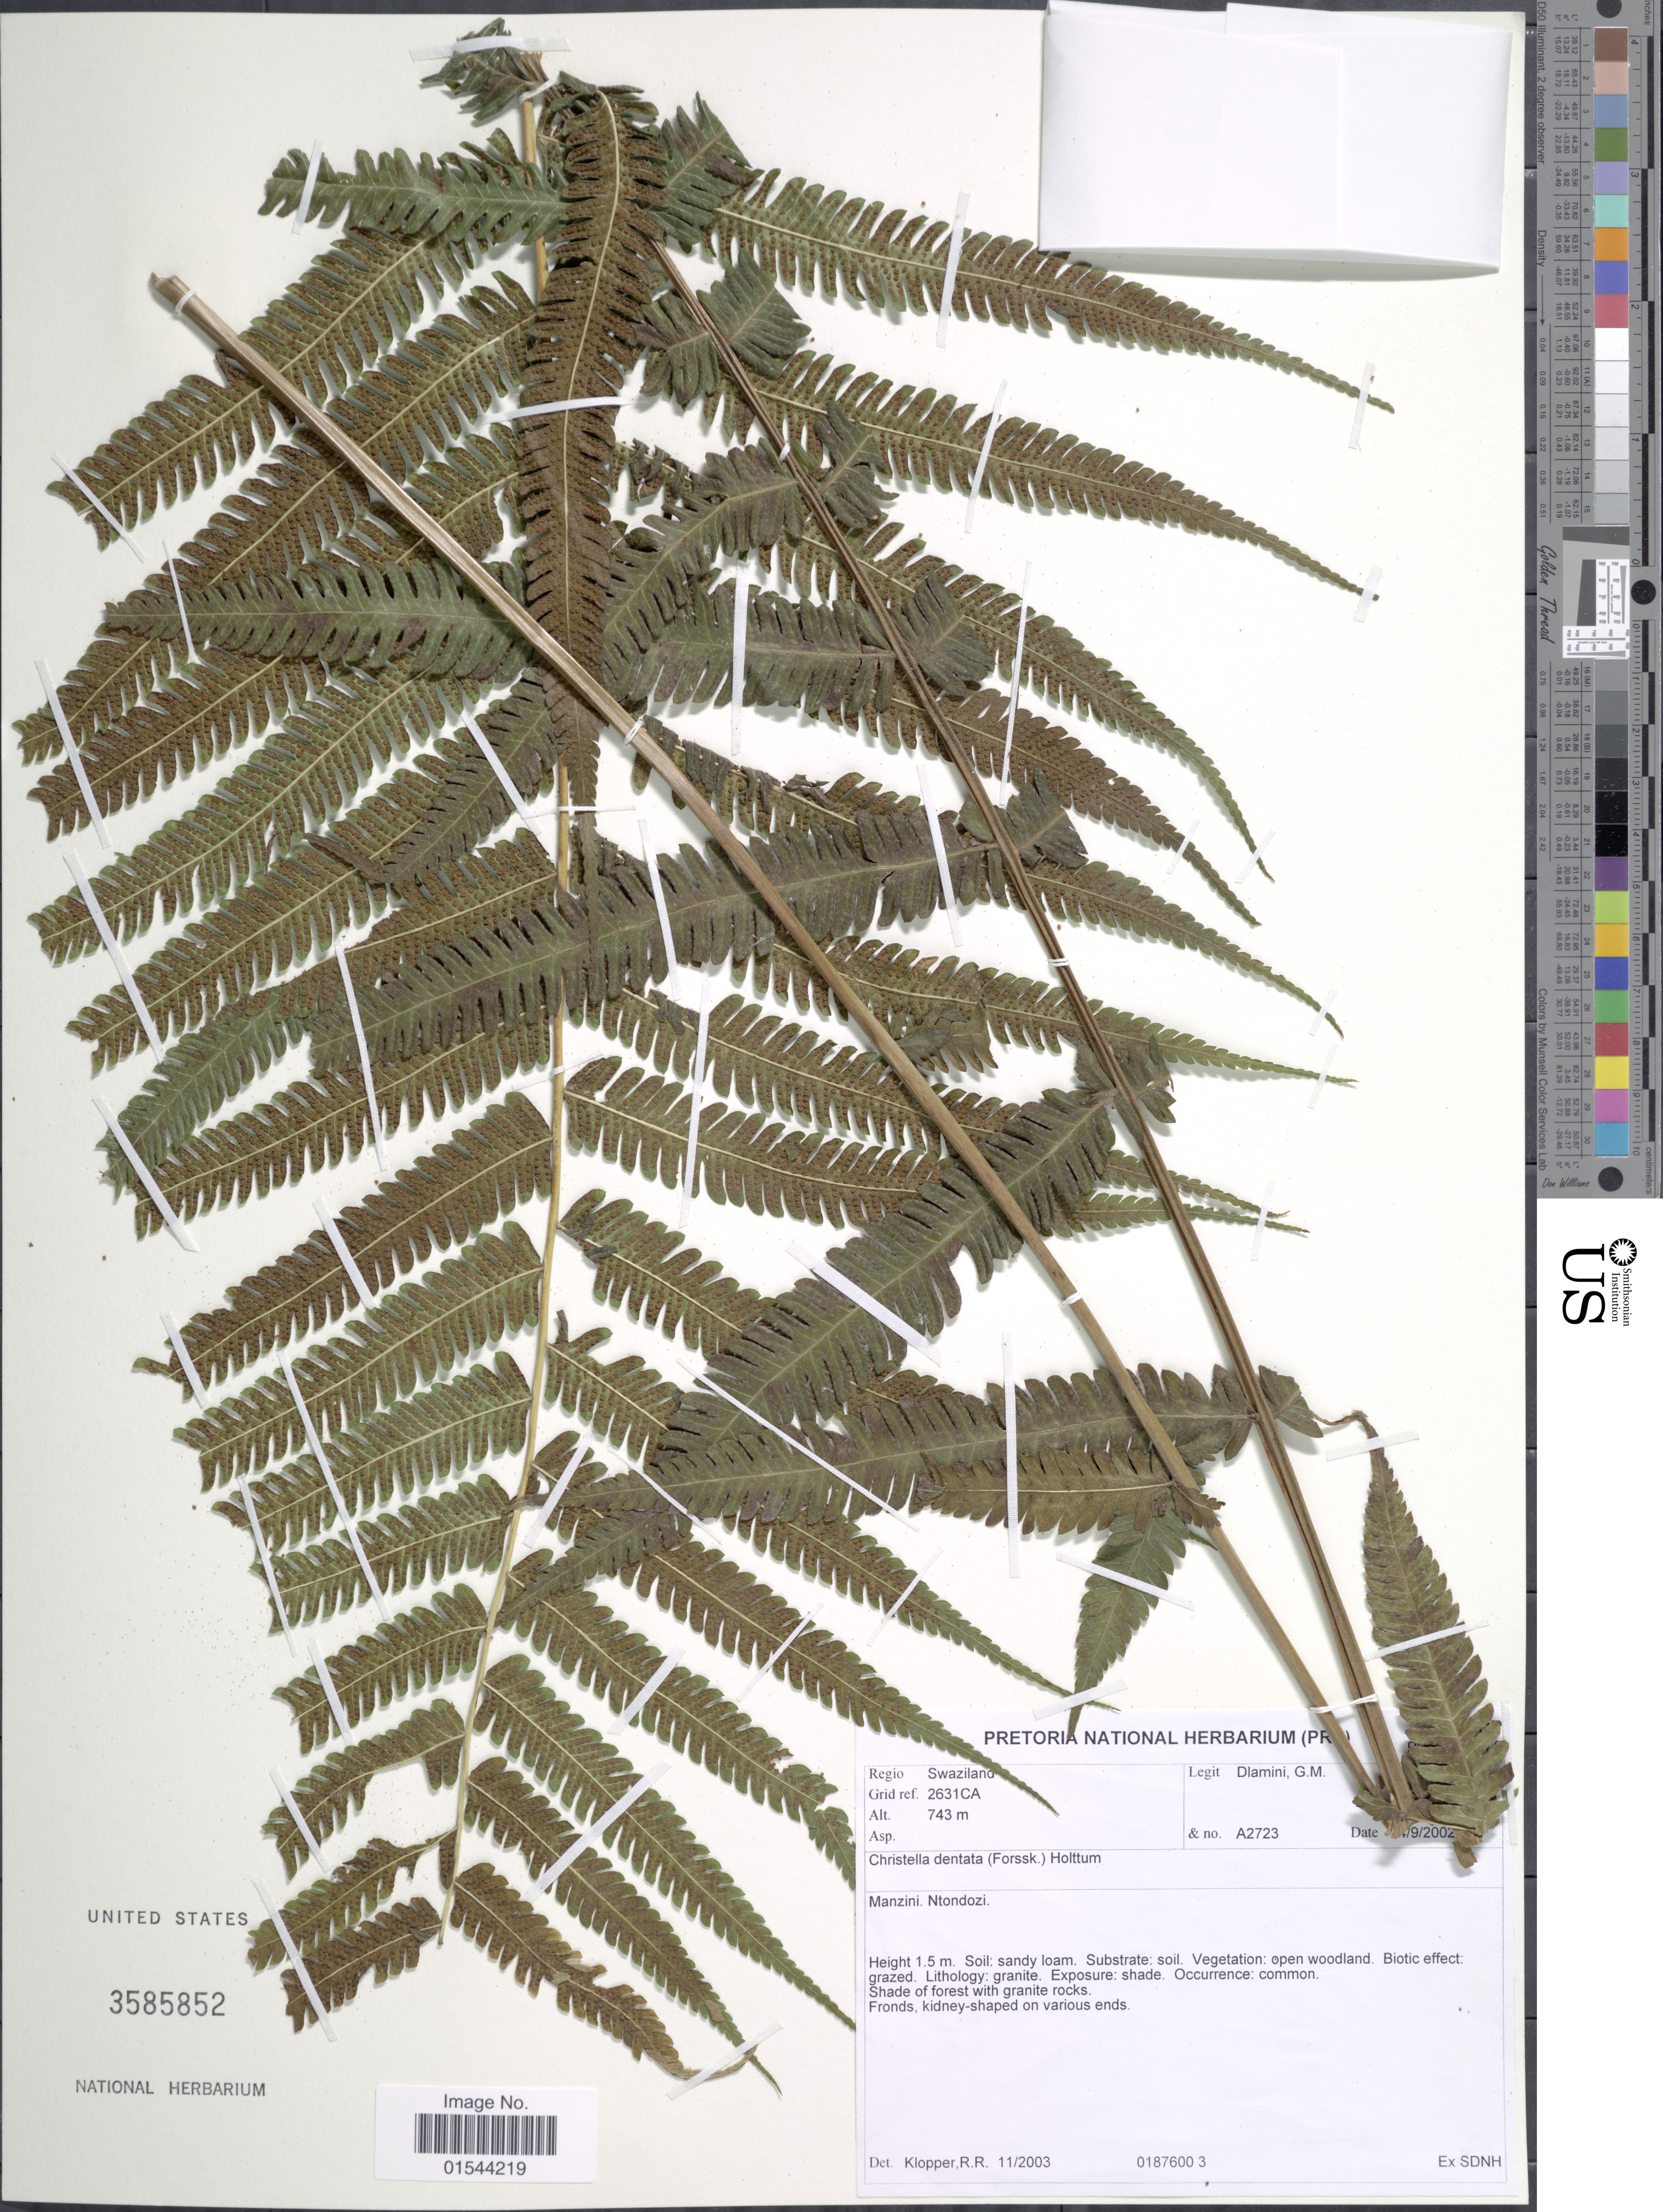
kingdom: Plantae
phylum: Tracheophyta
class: Polypodiopsida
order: Polypodiales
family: Thelypteridaceae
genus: Christella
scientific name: Christella dentata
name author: (Forssk.) Brownsey & Jermy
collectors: G. Dlamini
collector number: A2723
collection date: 2002-09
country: Eswatini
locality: Manzini. Ntondozi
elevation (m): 743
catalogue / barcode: US 3585852